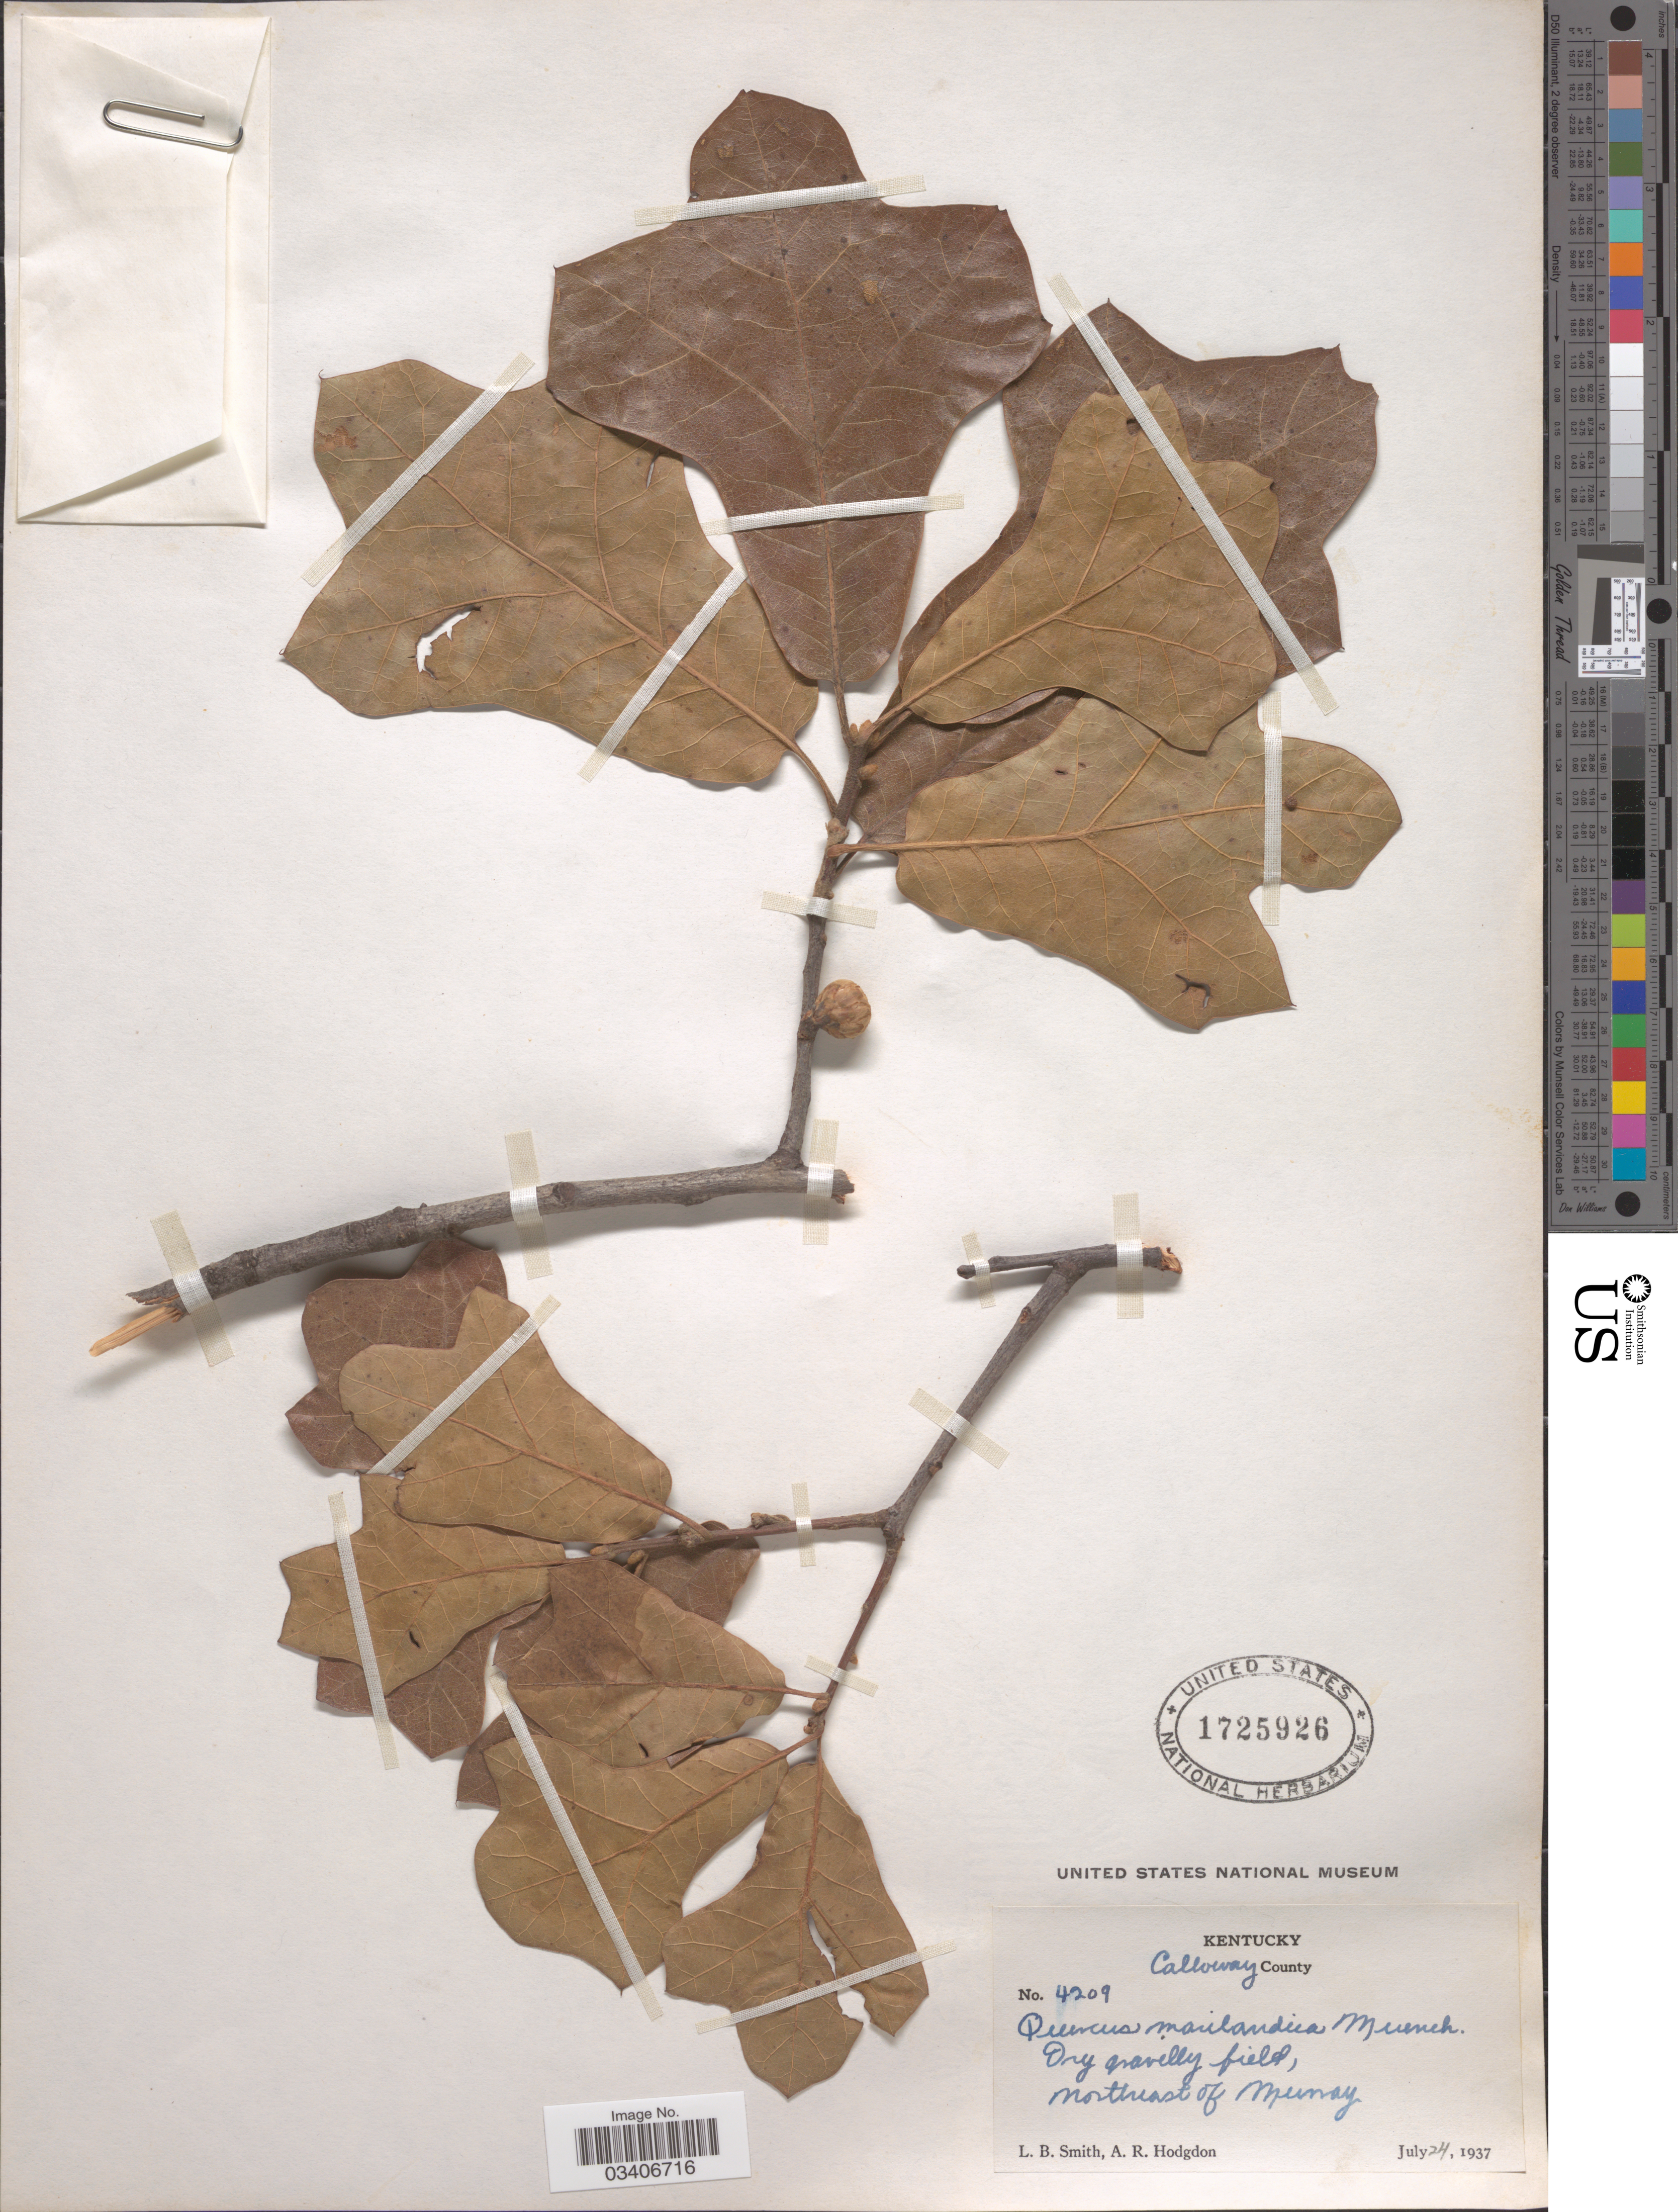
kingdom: Plantae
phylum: Tracheophyta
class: Magnoliopsida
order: Fagales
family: Fagaceae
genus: Quercus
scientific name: Quercus marilandica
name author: (L.) Münchh.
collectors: L. Smith & A. R. Hodgdon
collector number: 4209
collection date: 1937-07-24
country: United States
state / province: Kentucky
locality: Calloway County. Northeast of Murray.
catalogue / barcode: US 1725926